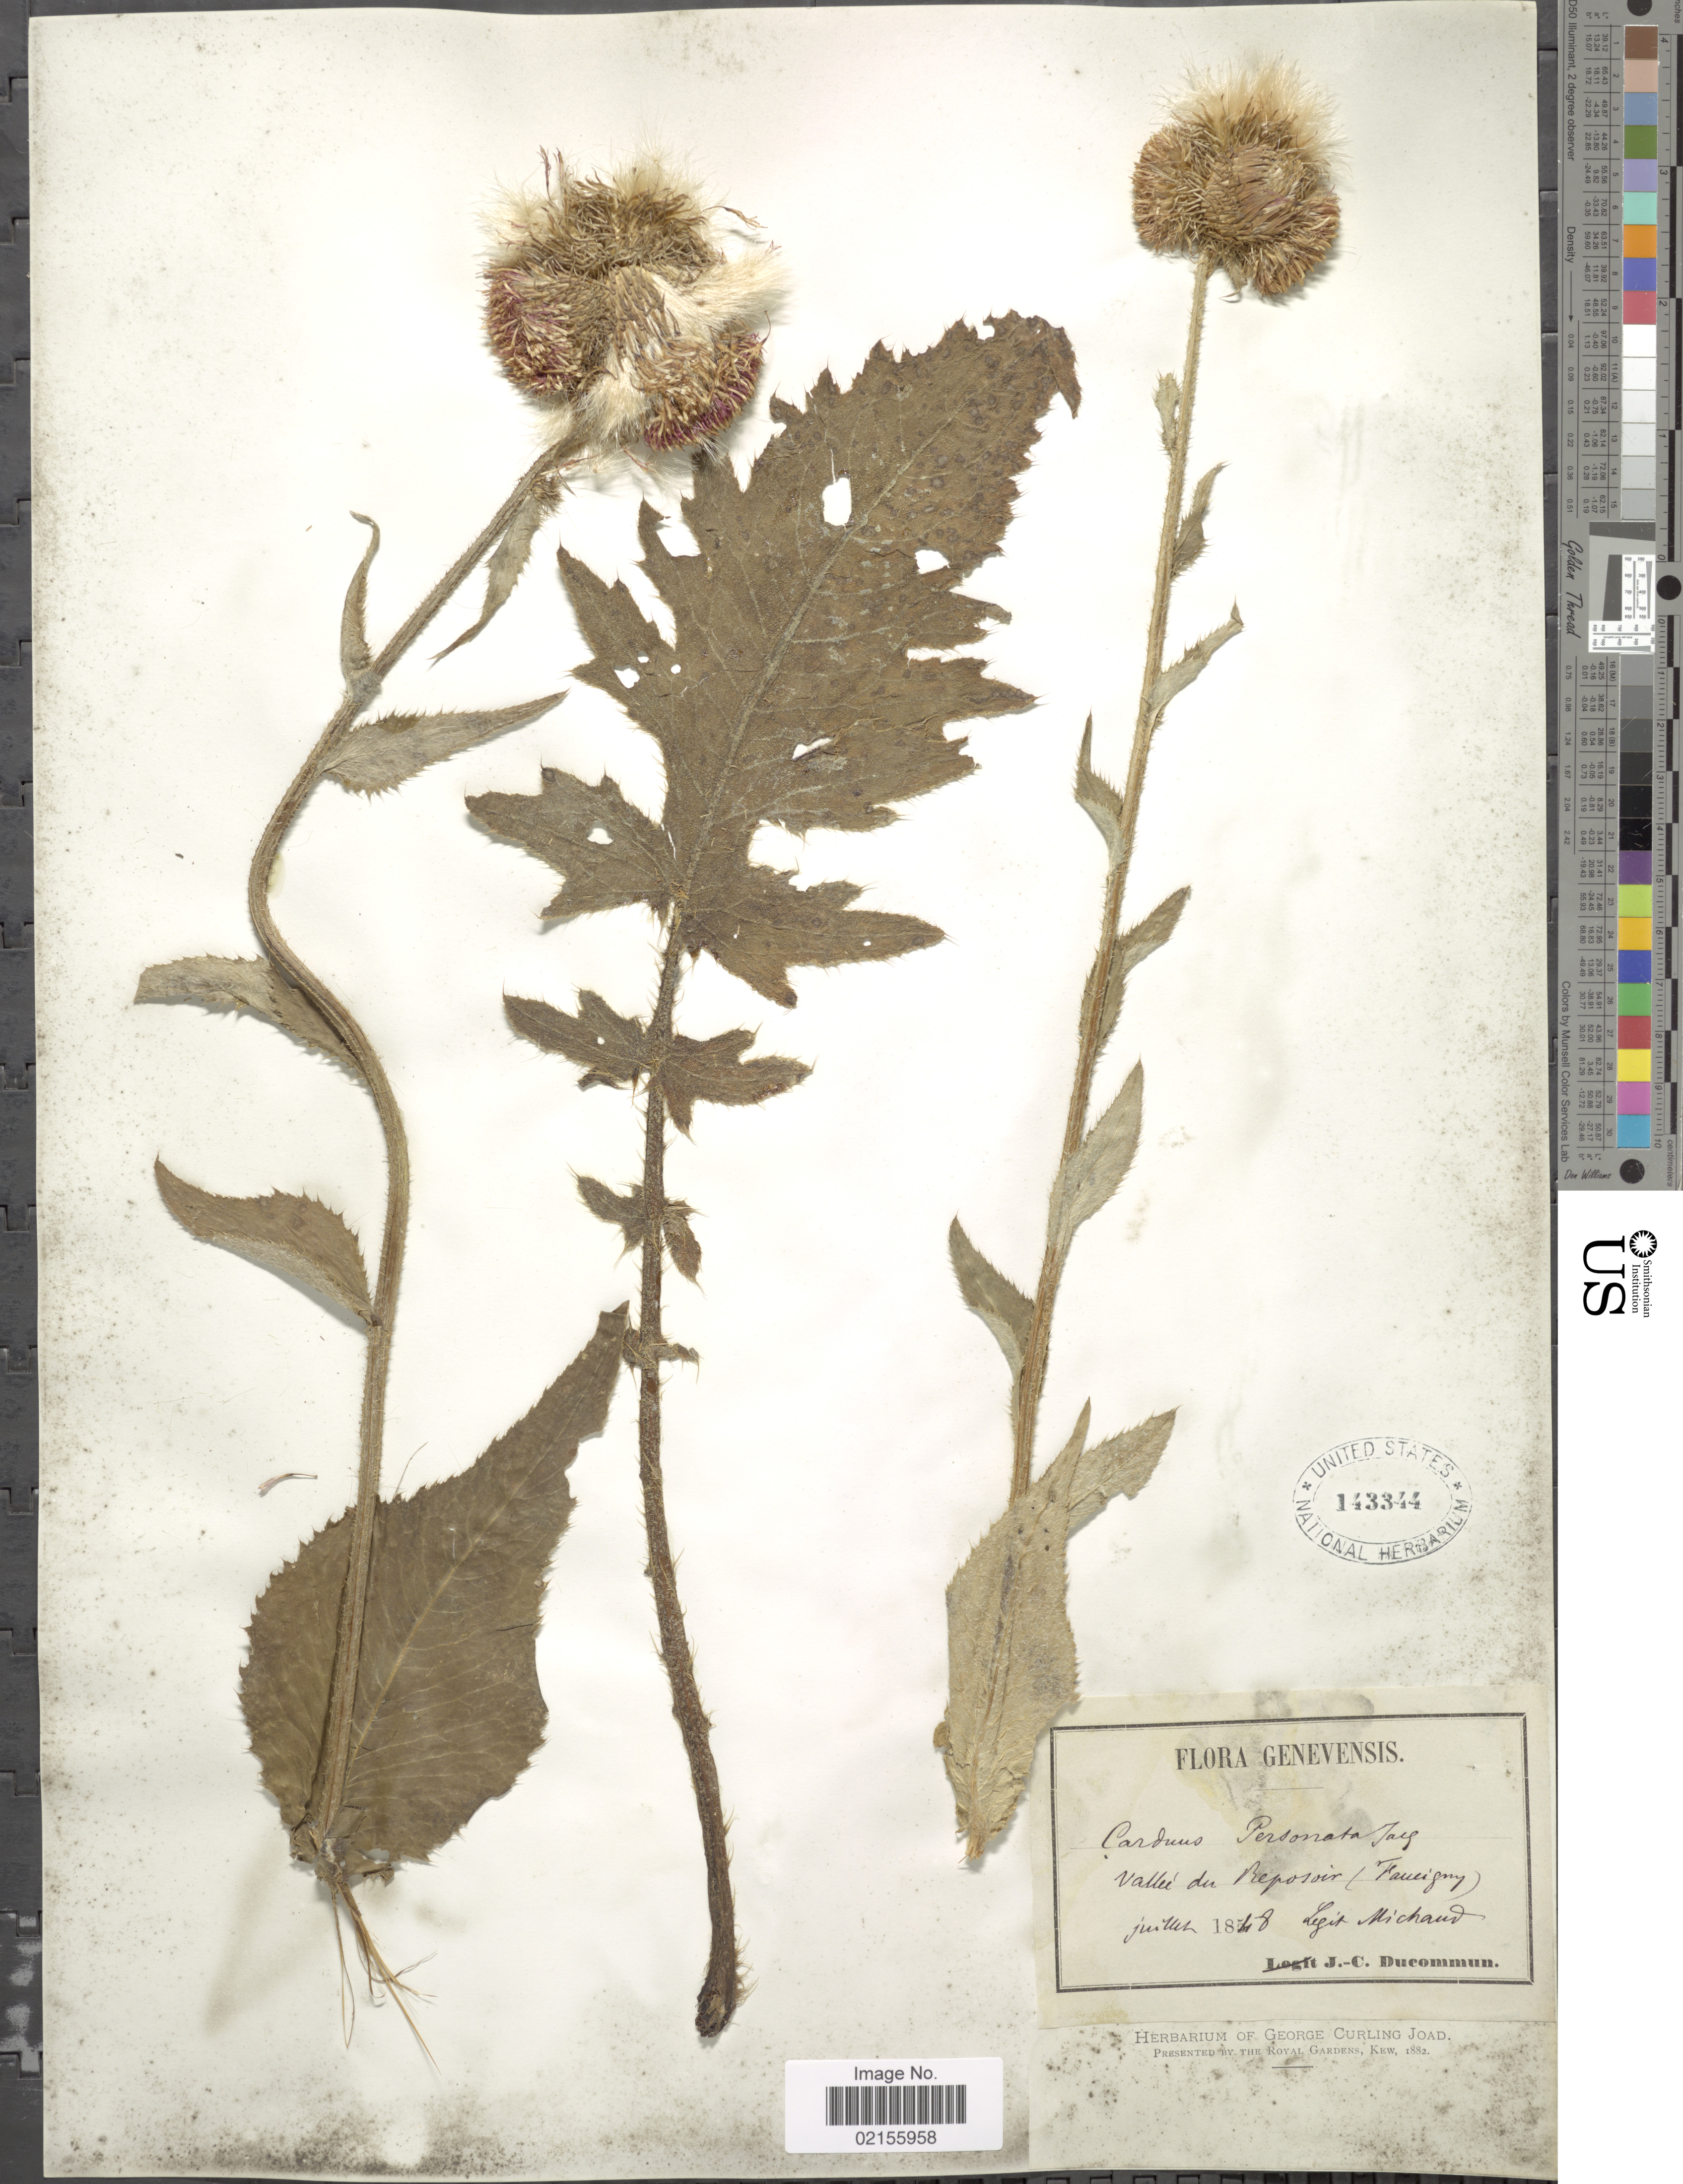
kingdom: Plantae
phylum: Tracheophyta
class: Magnoliopsida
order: Asterales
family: Asteraceae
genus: Carduus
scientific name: Carduus personata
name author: (L.) Jacq.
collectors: C. Michaud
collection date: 1848-07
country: France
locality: Genevensis, Vallée du Reposoir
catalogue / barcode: US 143344